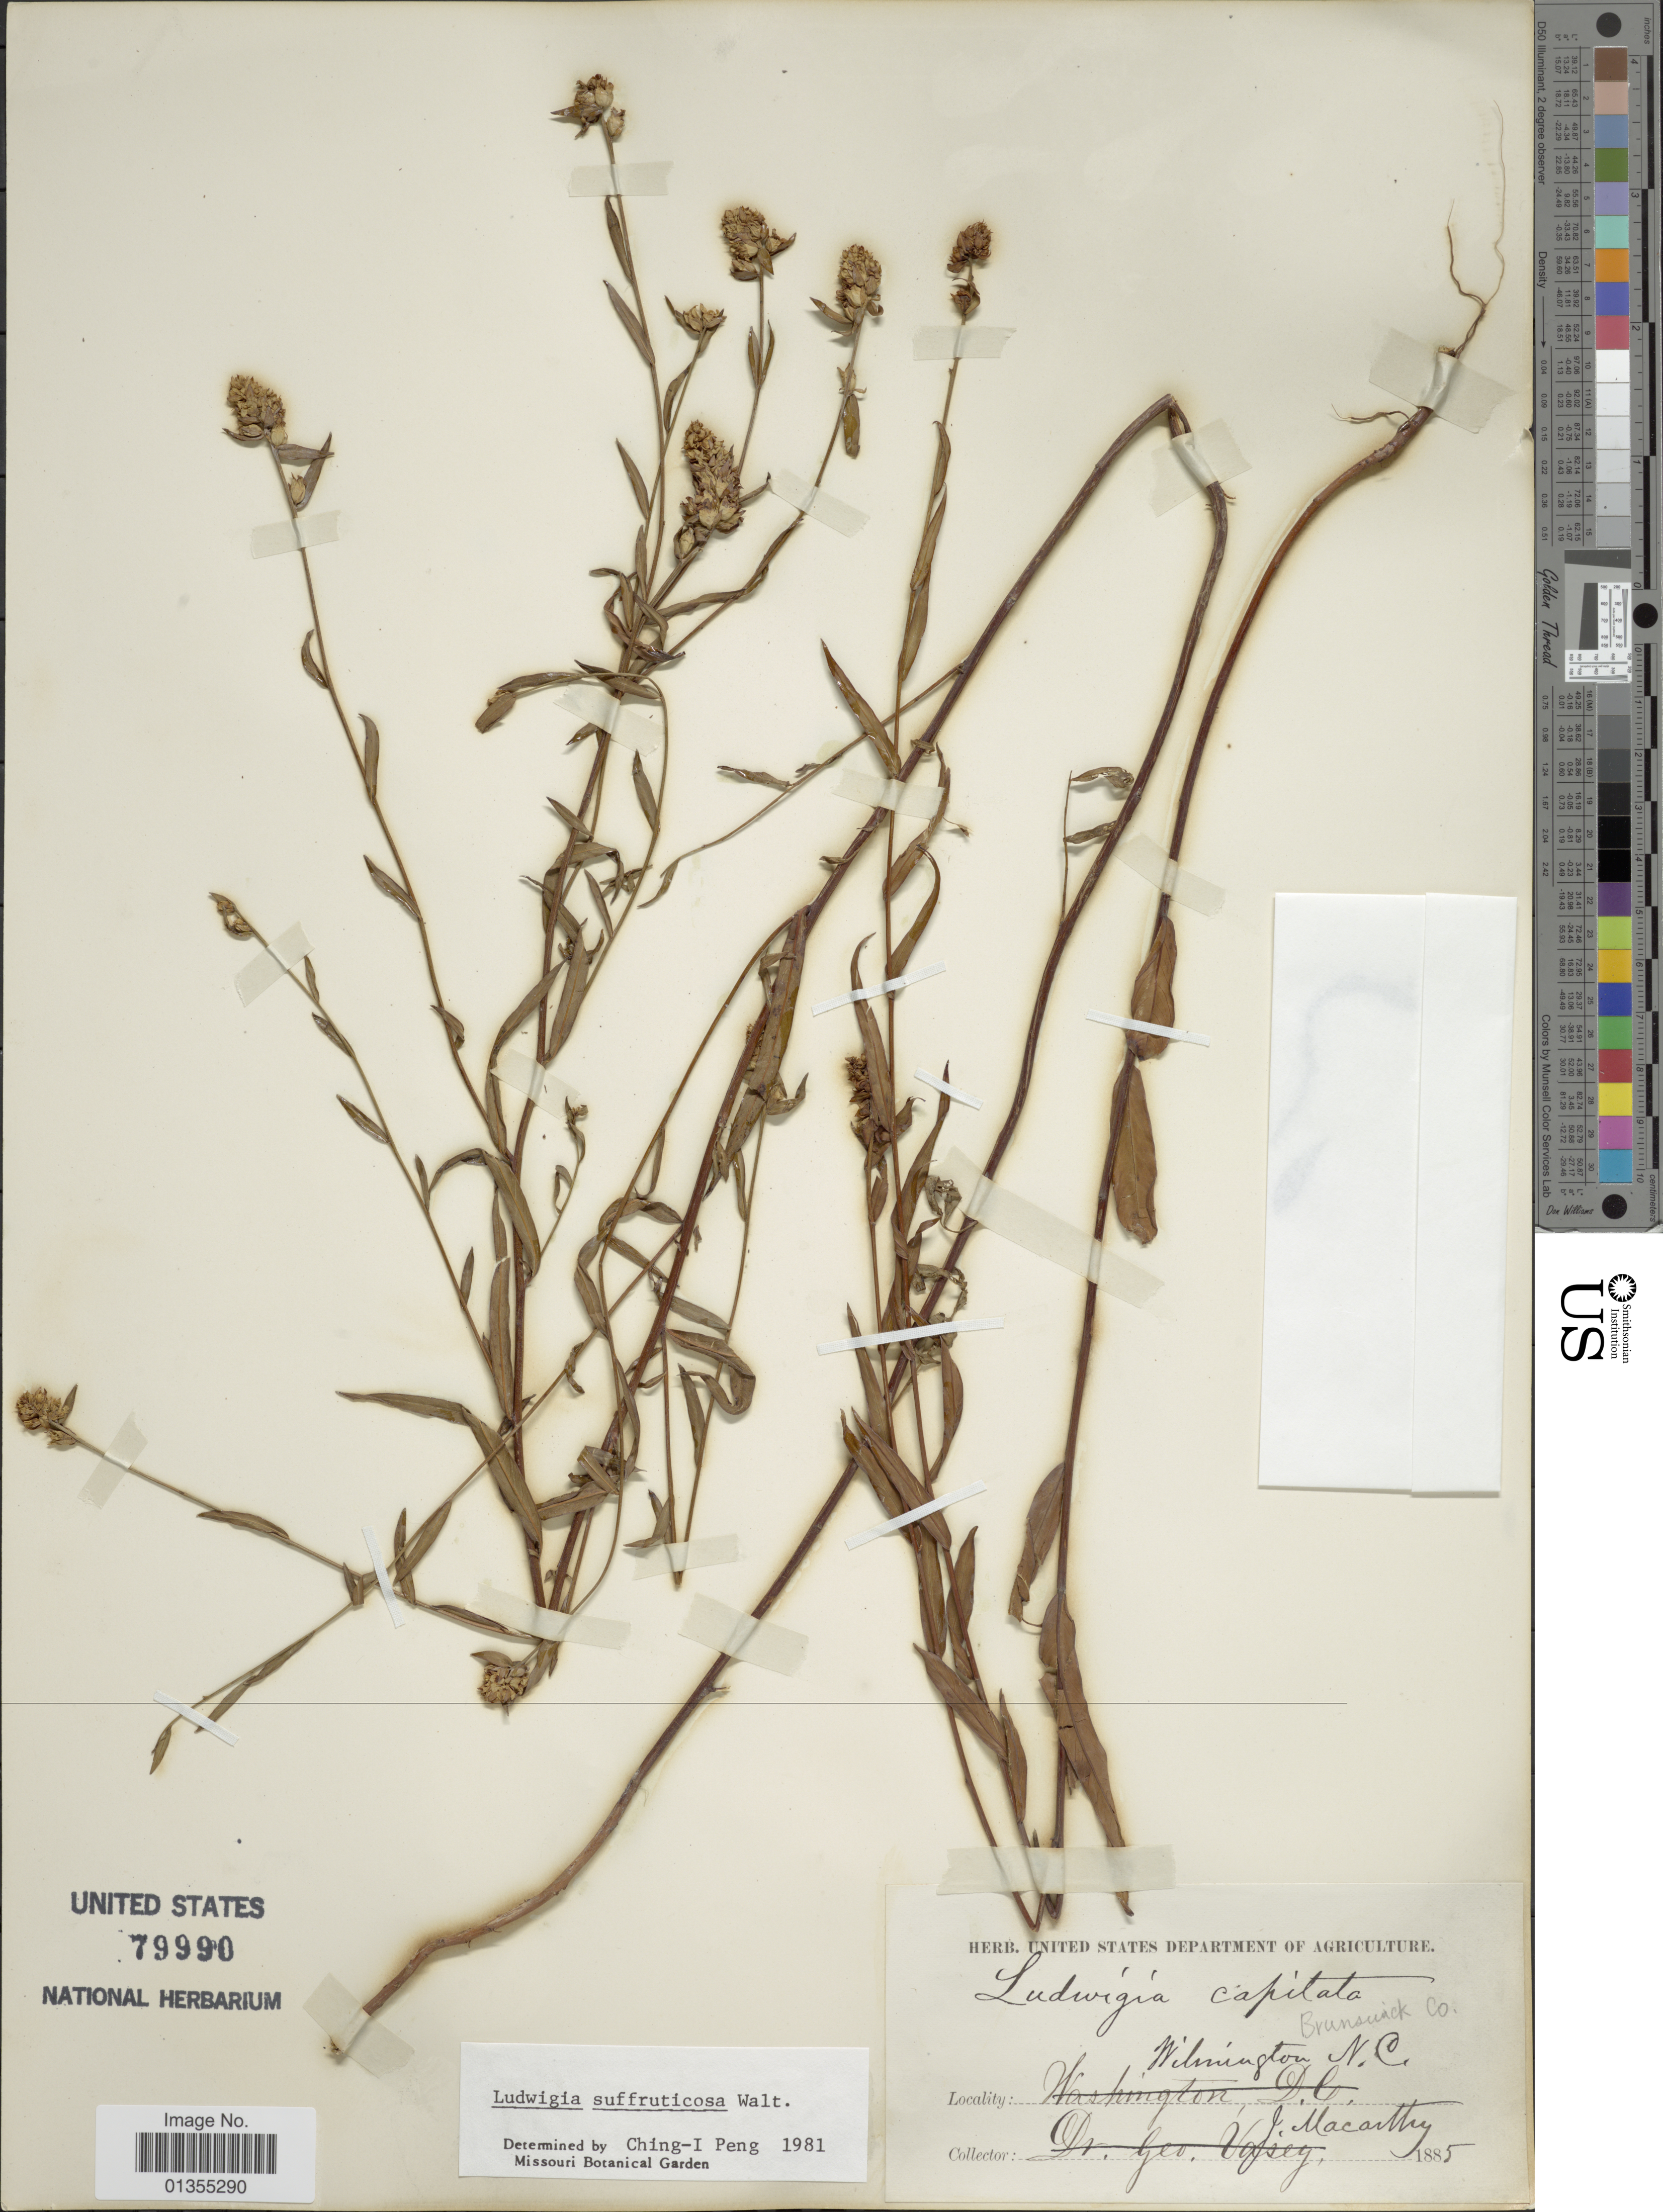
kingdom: Plantae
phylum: Tracheophyta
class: Magnoliopsida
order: Myrtales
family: Onagraceae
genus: Ludwigia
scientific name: Ludwigia suffruticosa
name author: Walter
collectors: J. Macarthy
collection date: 1885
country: United States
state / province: North Carolina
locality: Wilmington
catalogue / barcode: US 79990